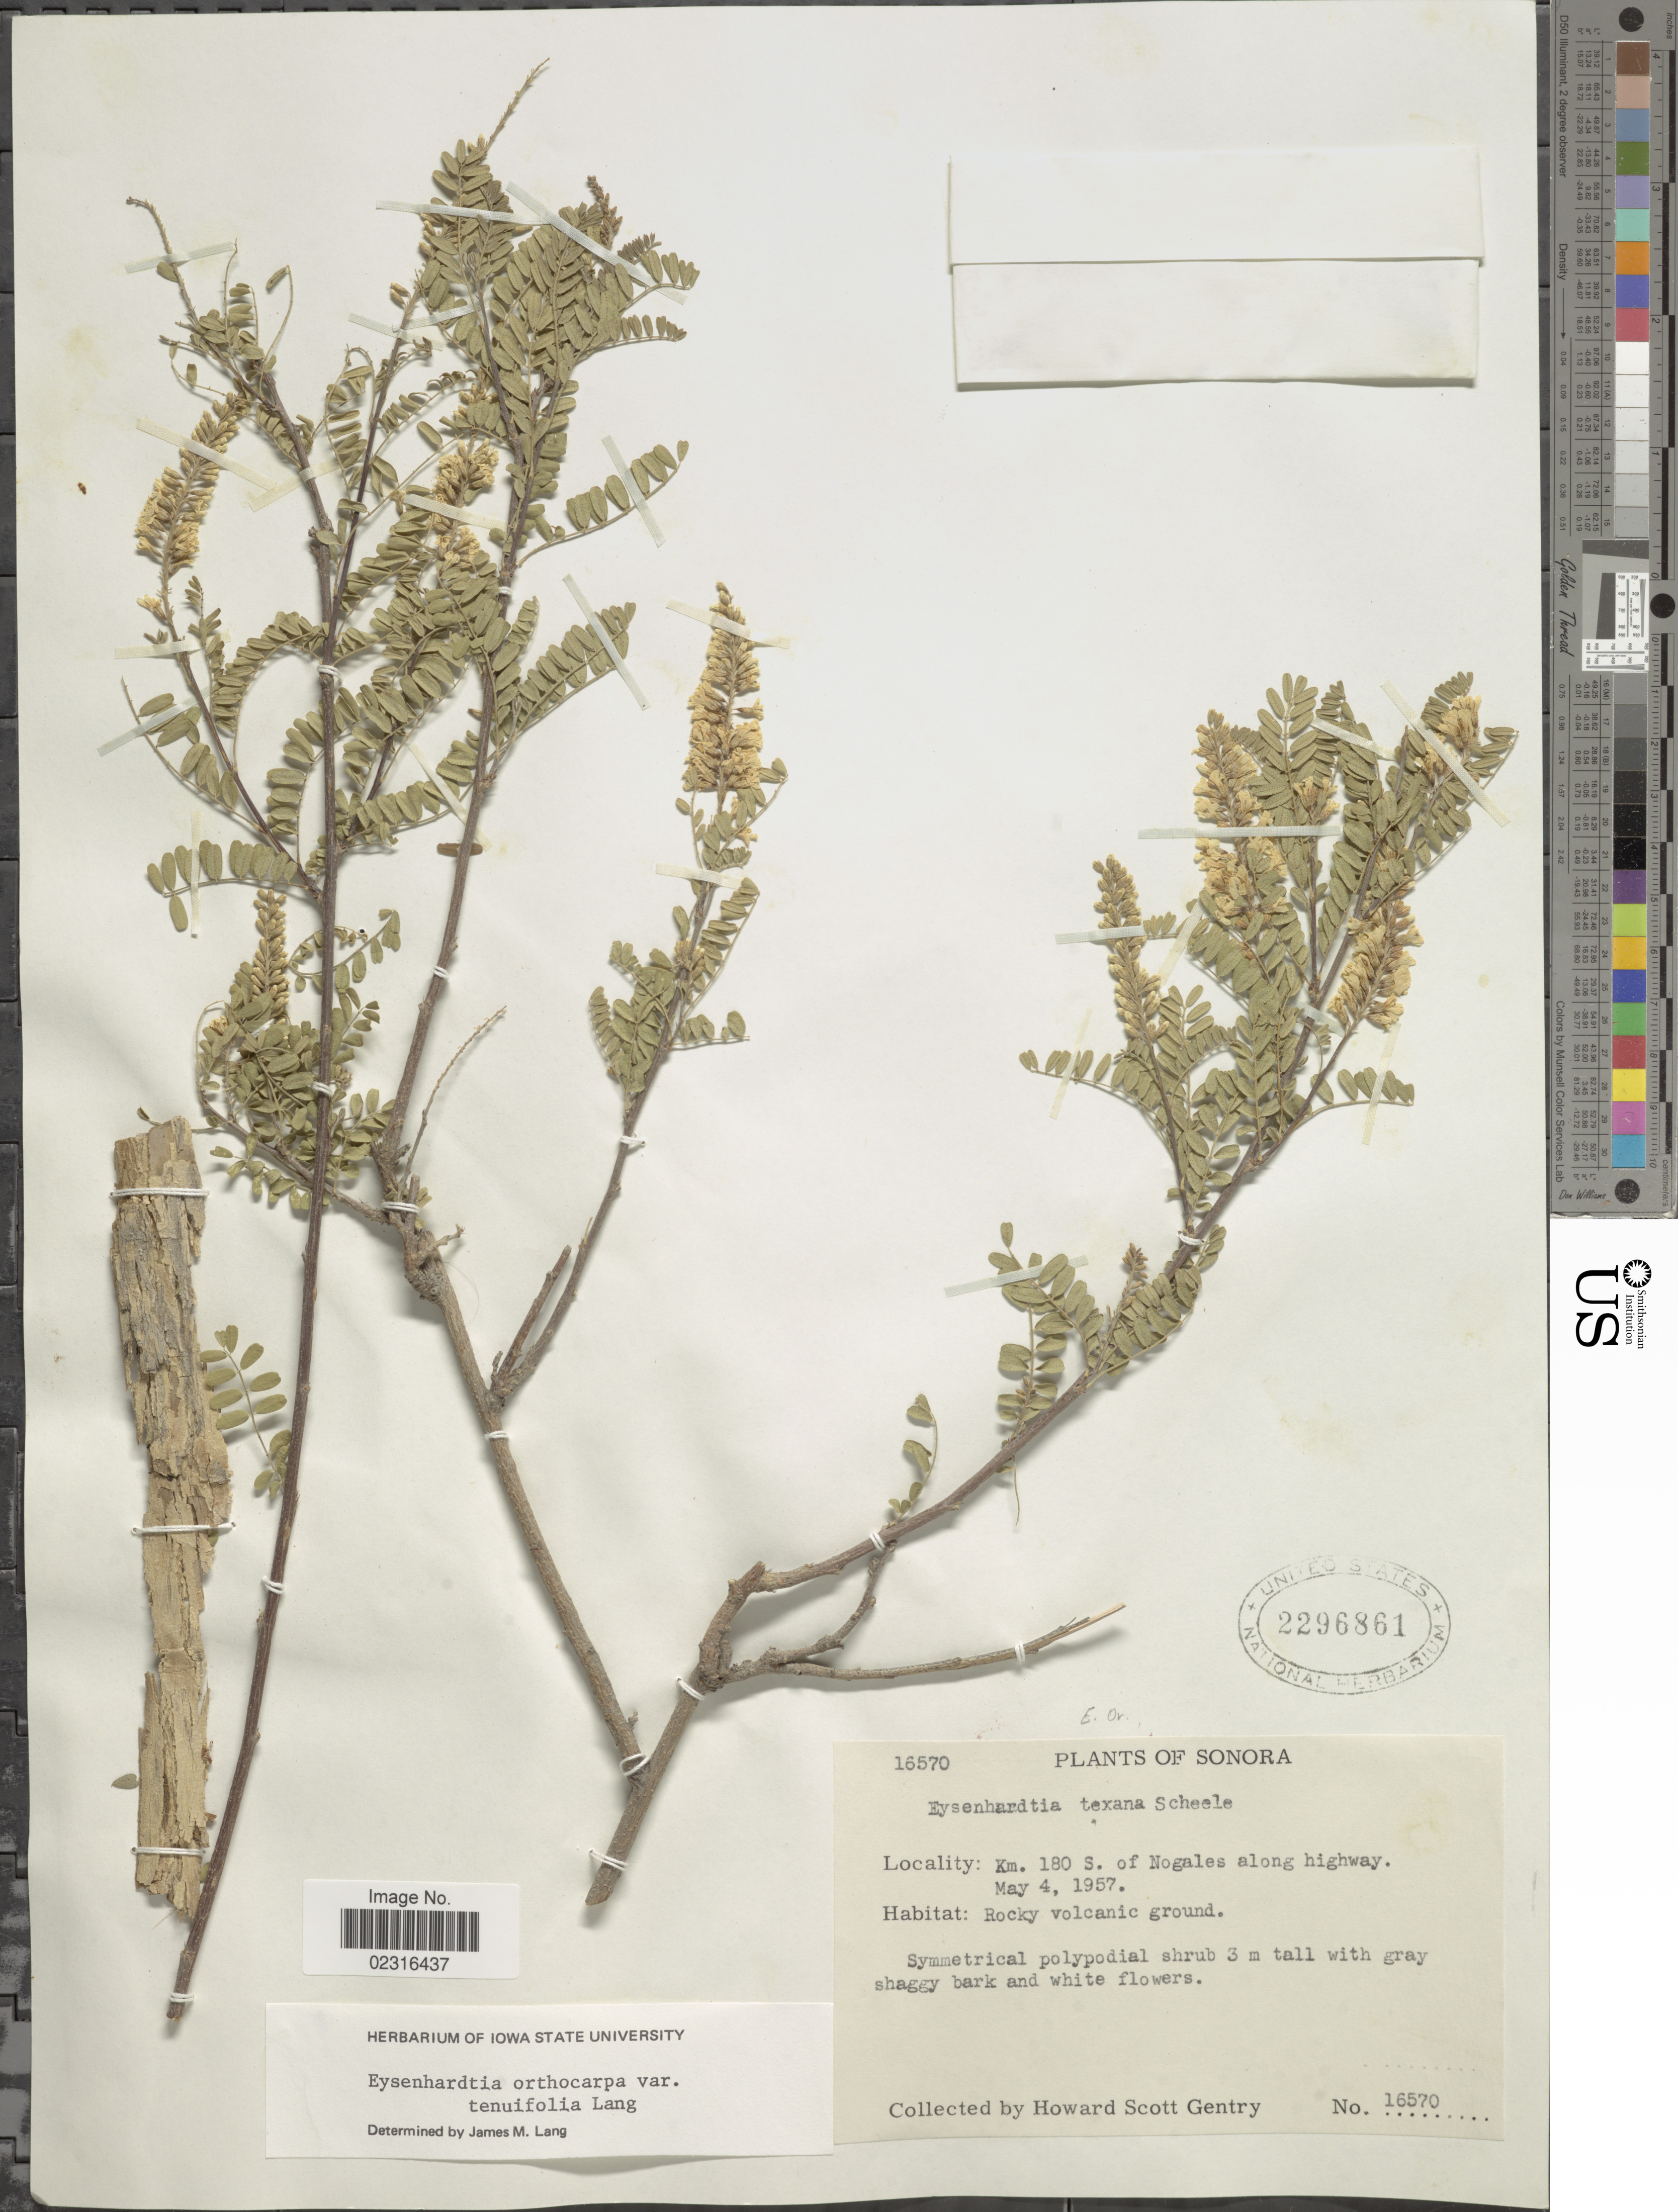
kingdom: Plantae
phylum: Tracheophyta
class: Magnoliopsida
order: Fabales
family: Fabaceae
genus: Eysenhardtia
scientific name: Eysenhardtia orthocarpa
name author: (A. Gray) S. Watson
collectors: H. S. Gentry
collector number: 16570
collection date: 1957-05-04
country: Mexico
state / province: Sonora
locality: Km. 180 S. of Nogales along highway, rocky volcanic ground.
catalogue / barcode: US 2296861